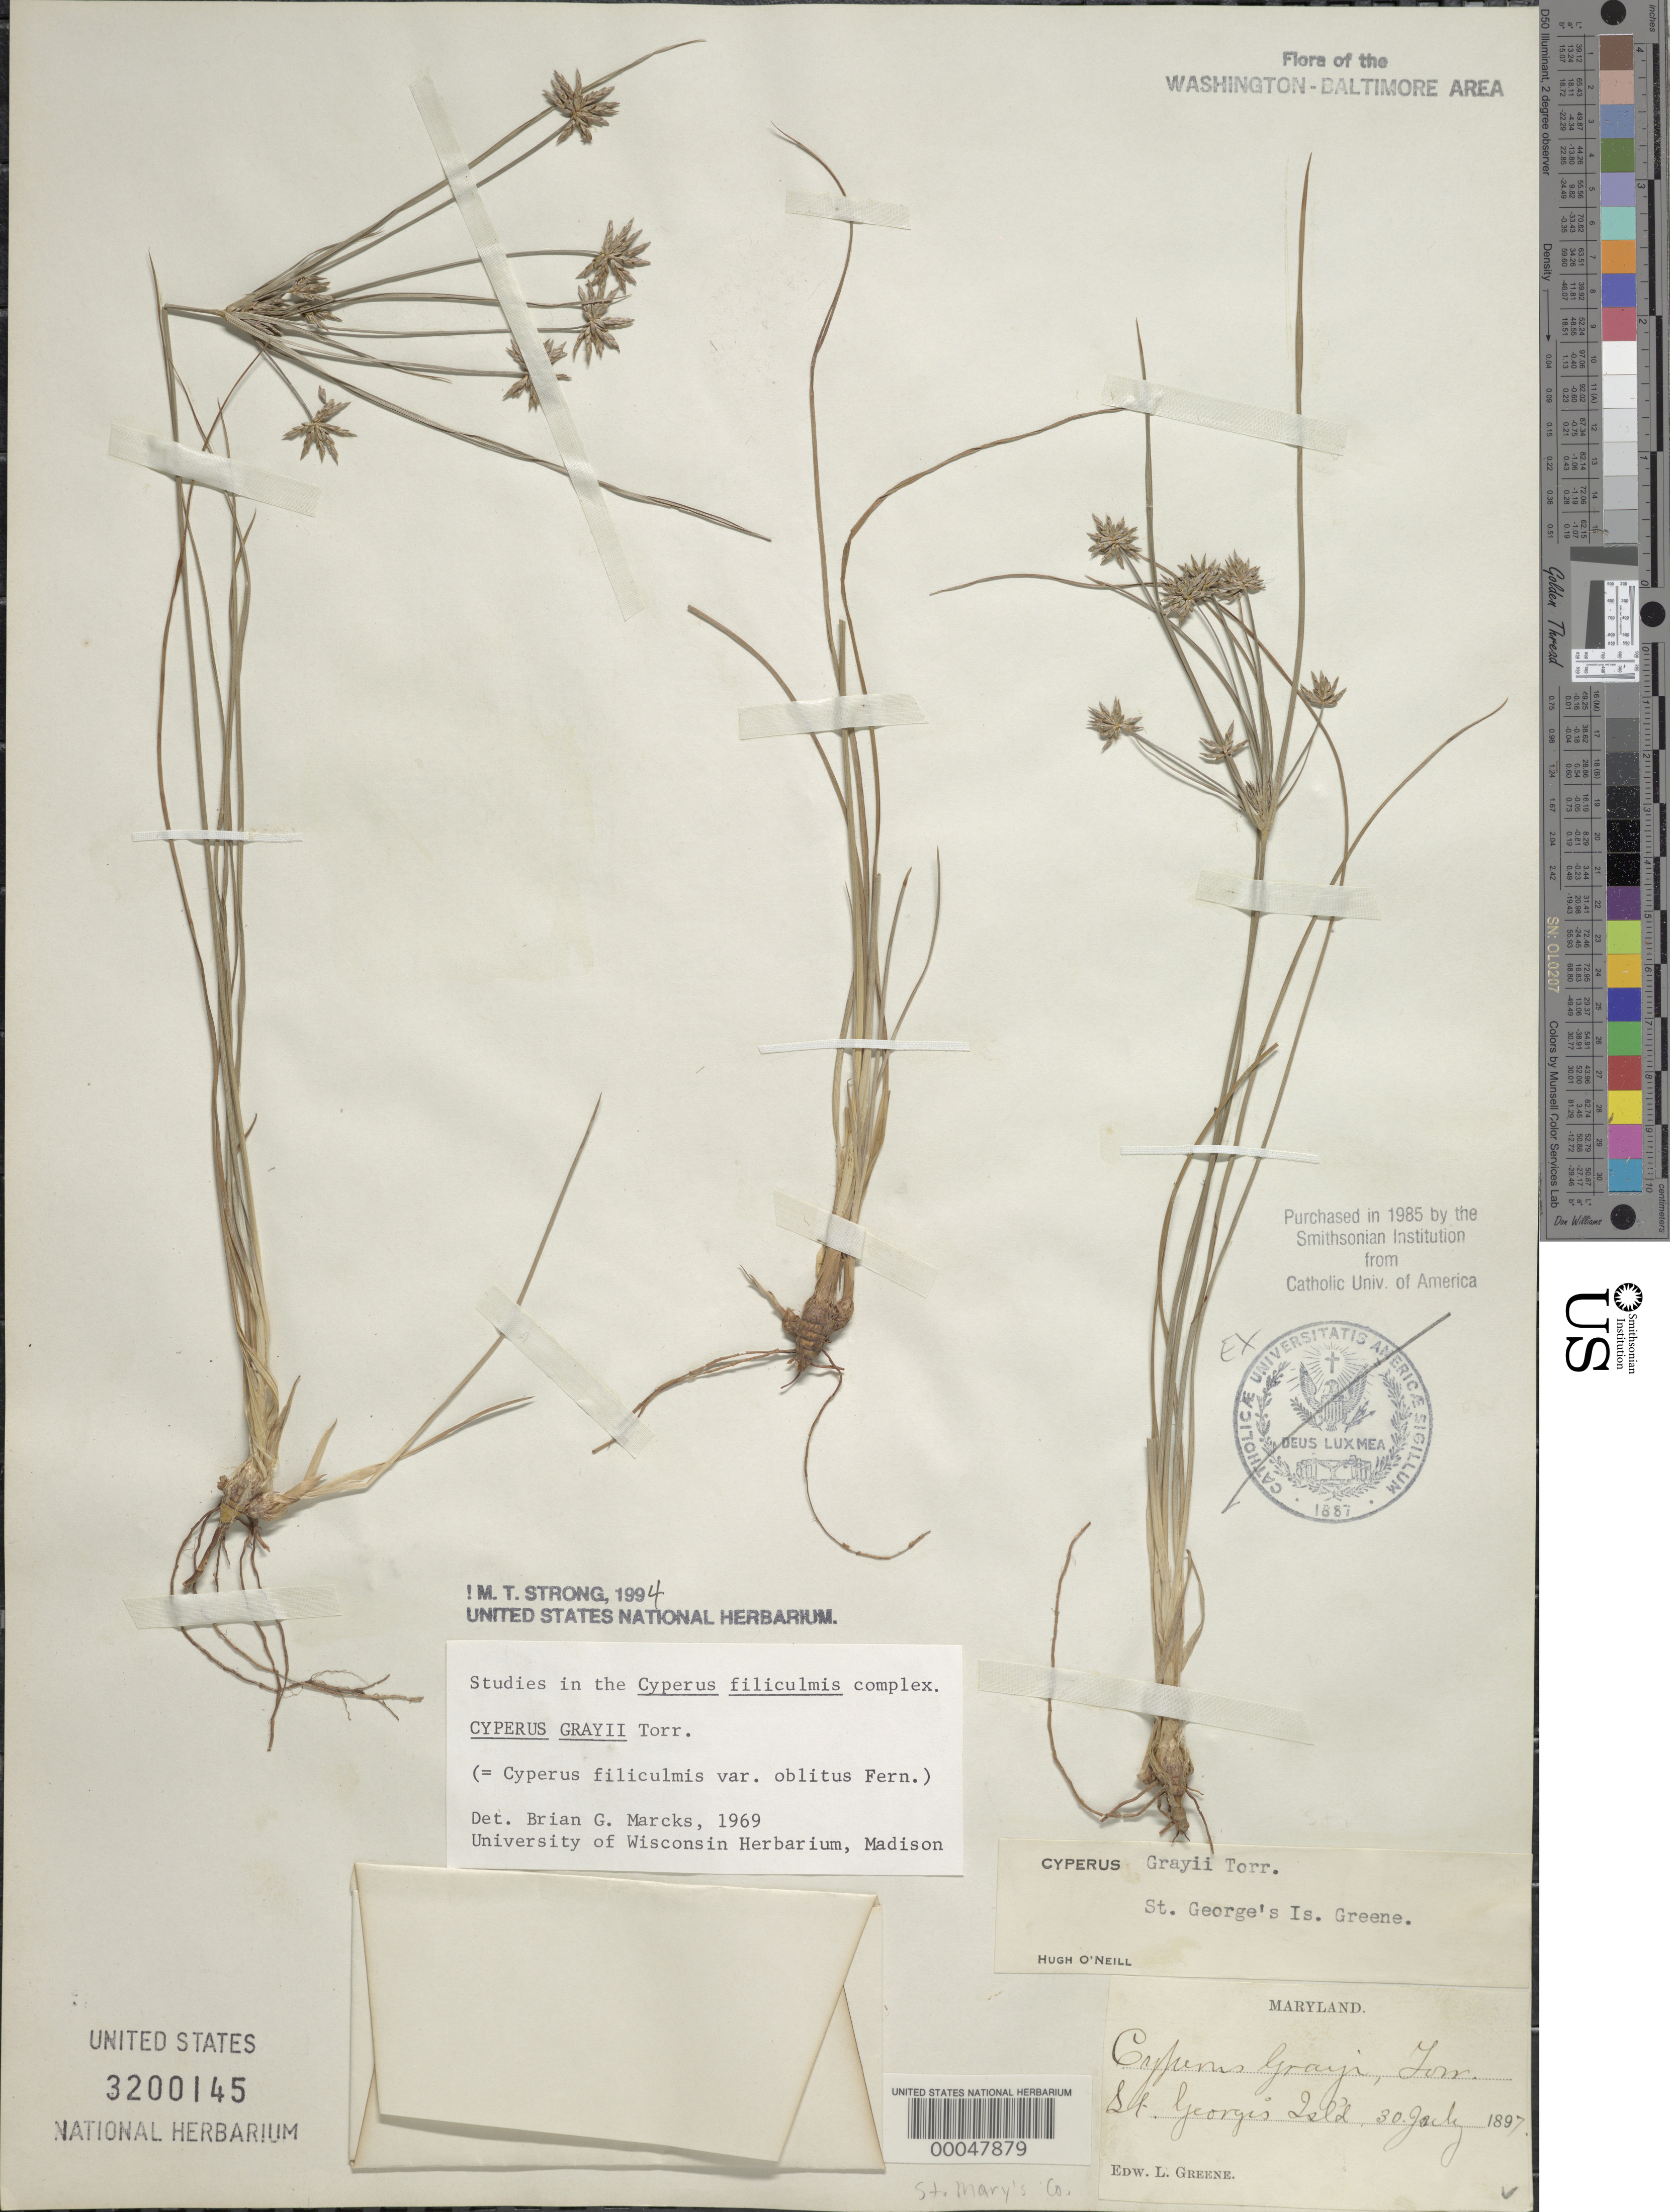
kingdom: Plantae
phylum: Tracheophyta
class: Liliopsida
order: Poales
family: Cyperaceae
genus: Cyperus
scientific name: Cyperus grayi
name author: Torr.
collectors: E. L. Greene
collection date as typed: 30 Jul 1897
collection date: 1897-07-30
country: United States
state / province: Maryland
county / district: St. Mary's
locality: St. Georges Island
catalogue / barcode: US 3200145